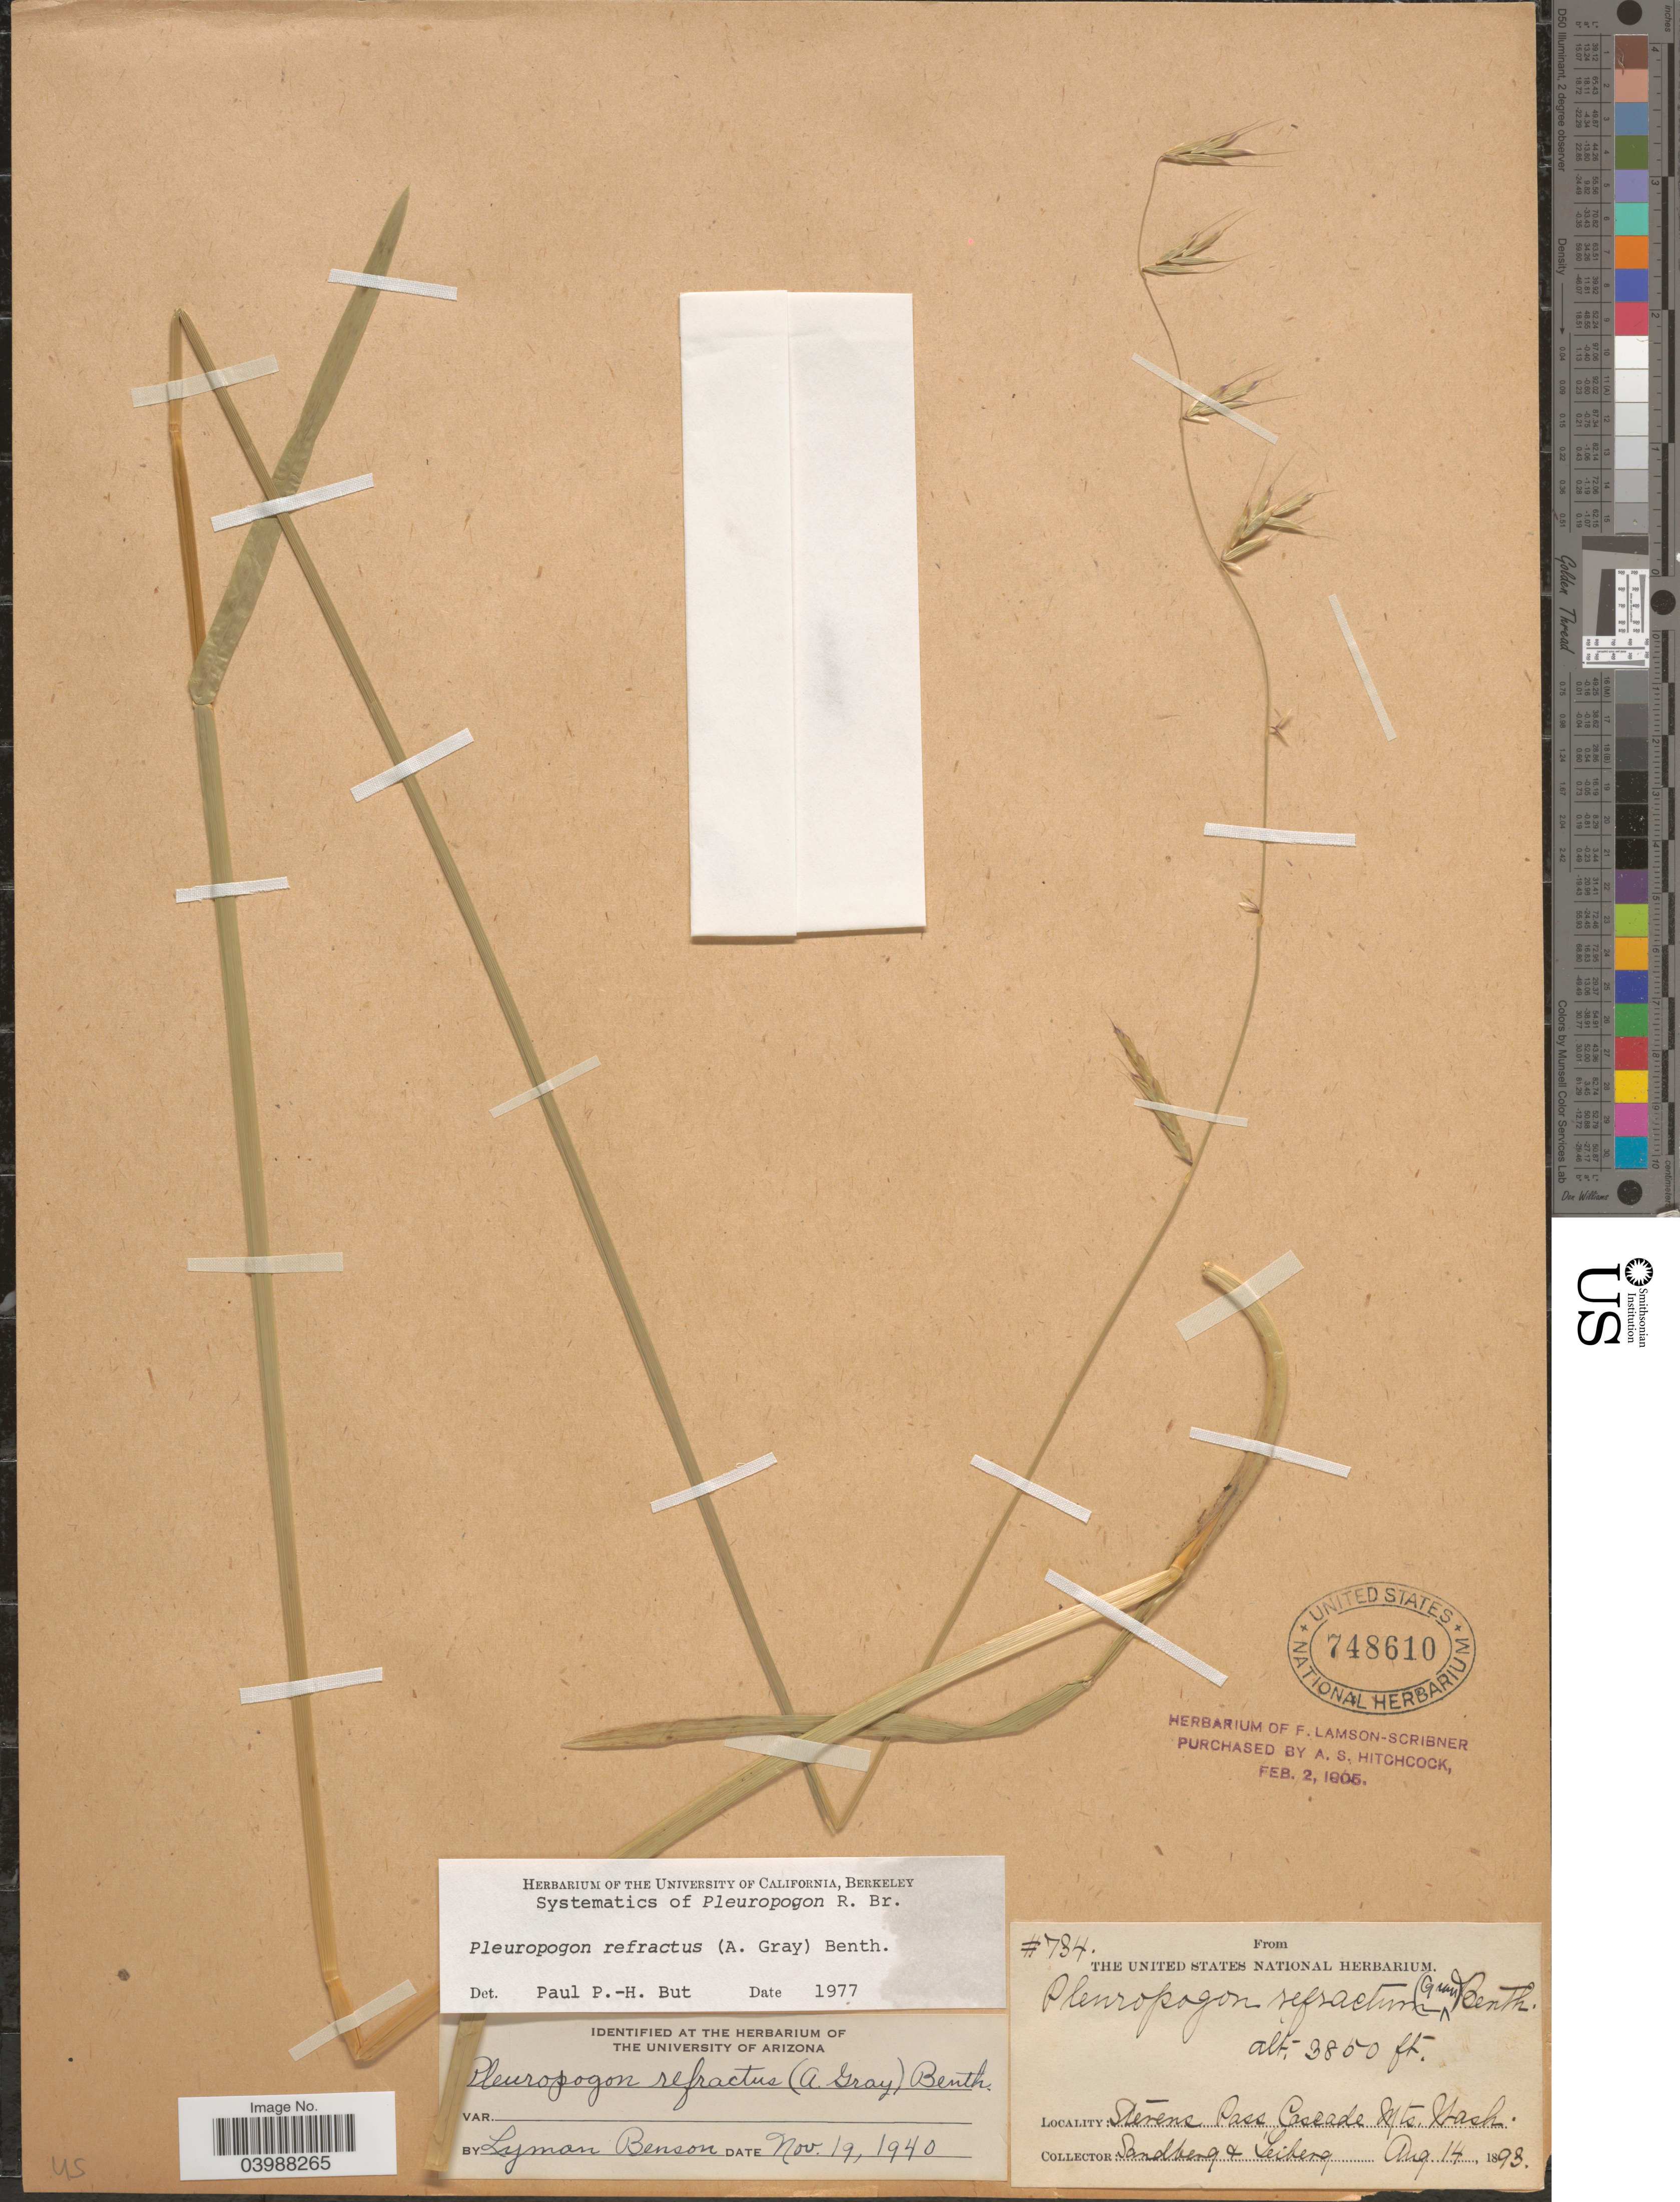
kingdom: Plantae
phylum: Tracheophyta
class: Liliopsida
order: Poales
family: Poaceae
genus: Pleuropogon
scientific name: Pleuropogon refractus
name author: (A. Gray) Benth.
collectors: Sandberg & -. Leiberg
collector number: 734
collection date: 1893-08-14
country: United States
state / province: Washington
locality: Stevens Pass Cascade Mts.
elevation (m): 1173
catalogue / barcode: US 748610